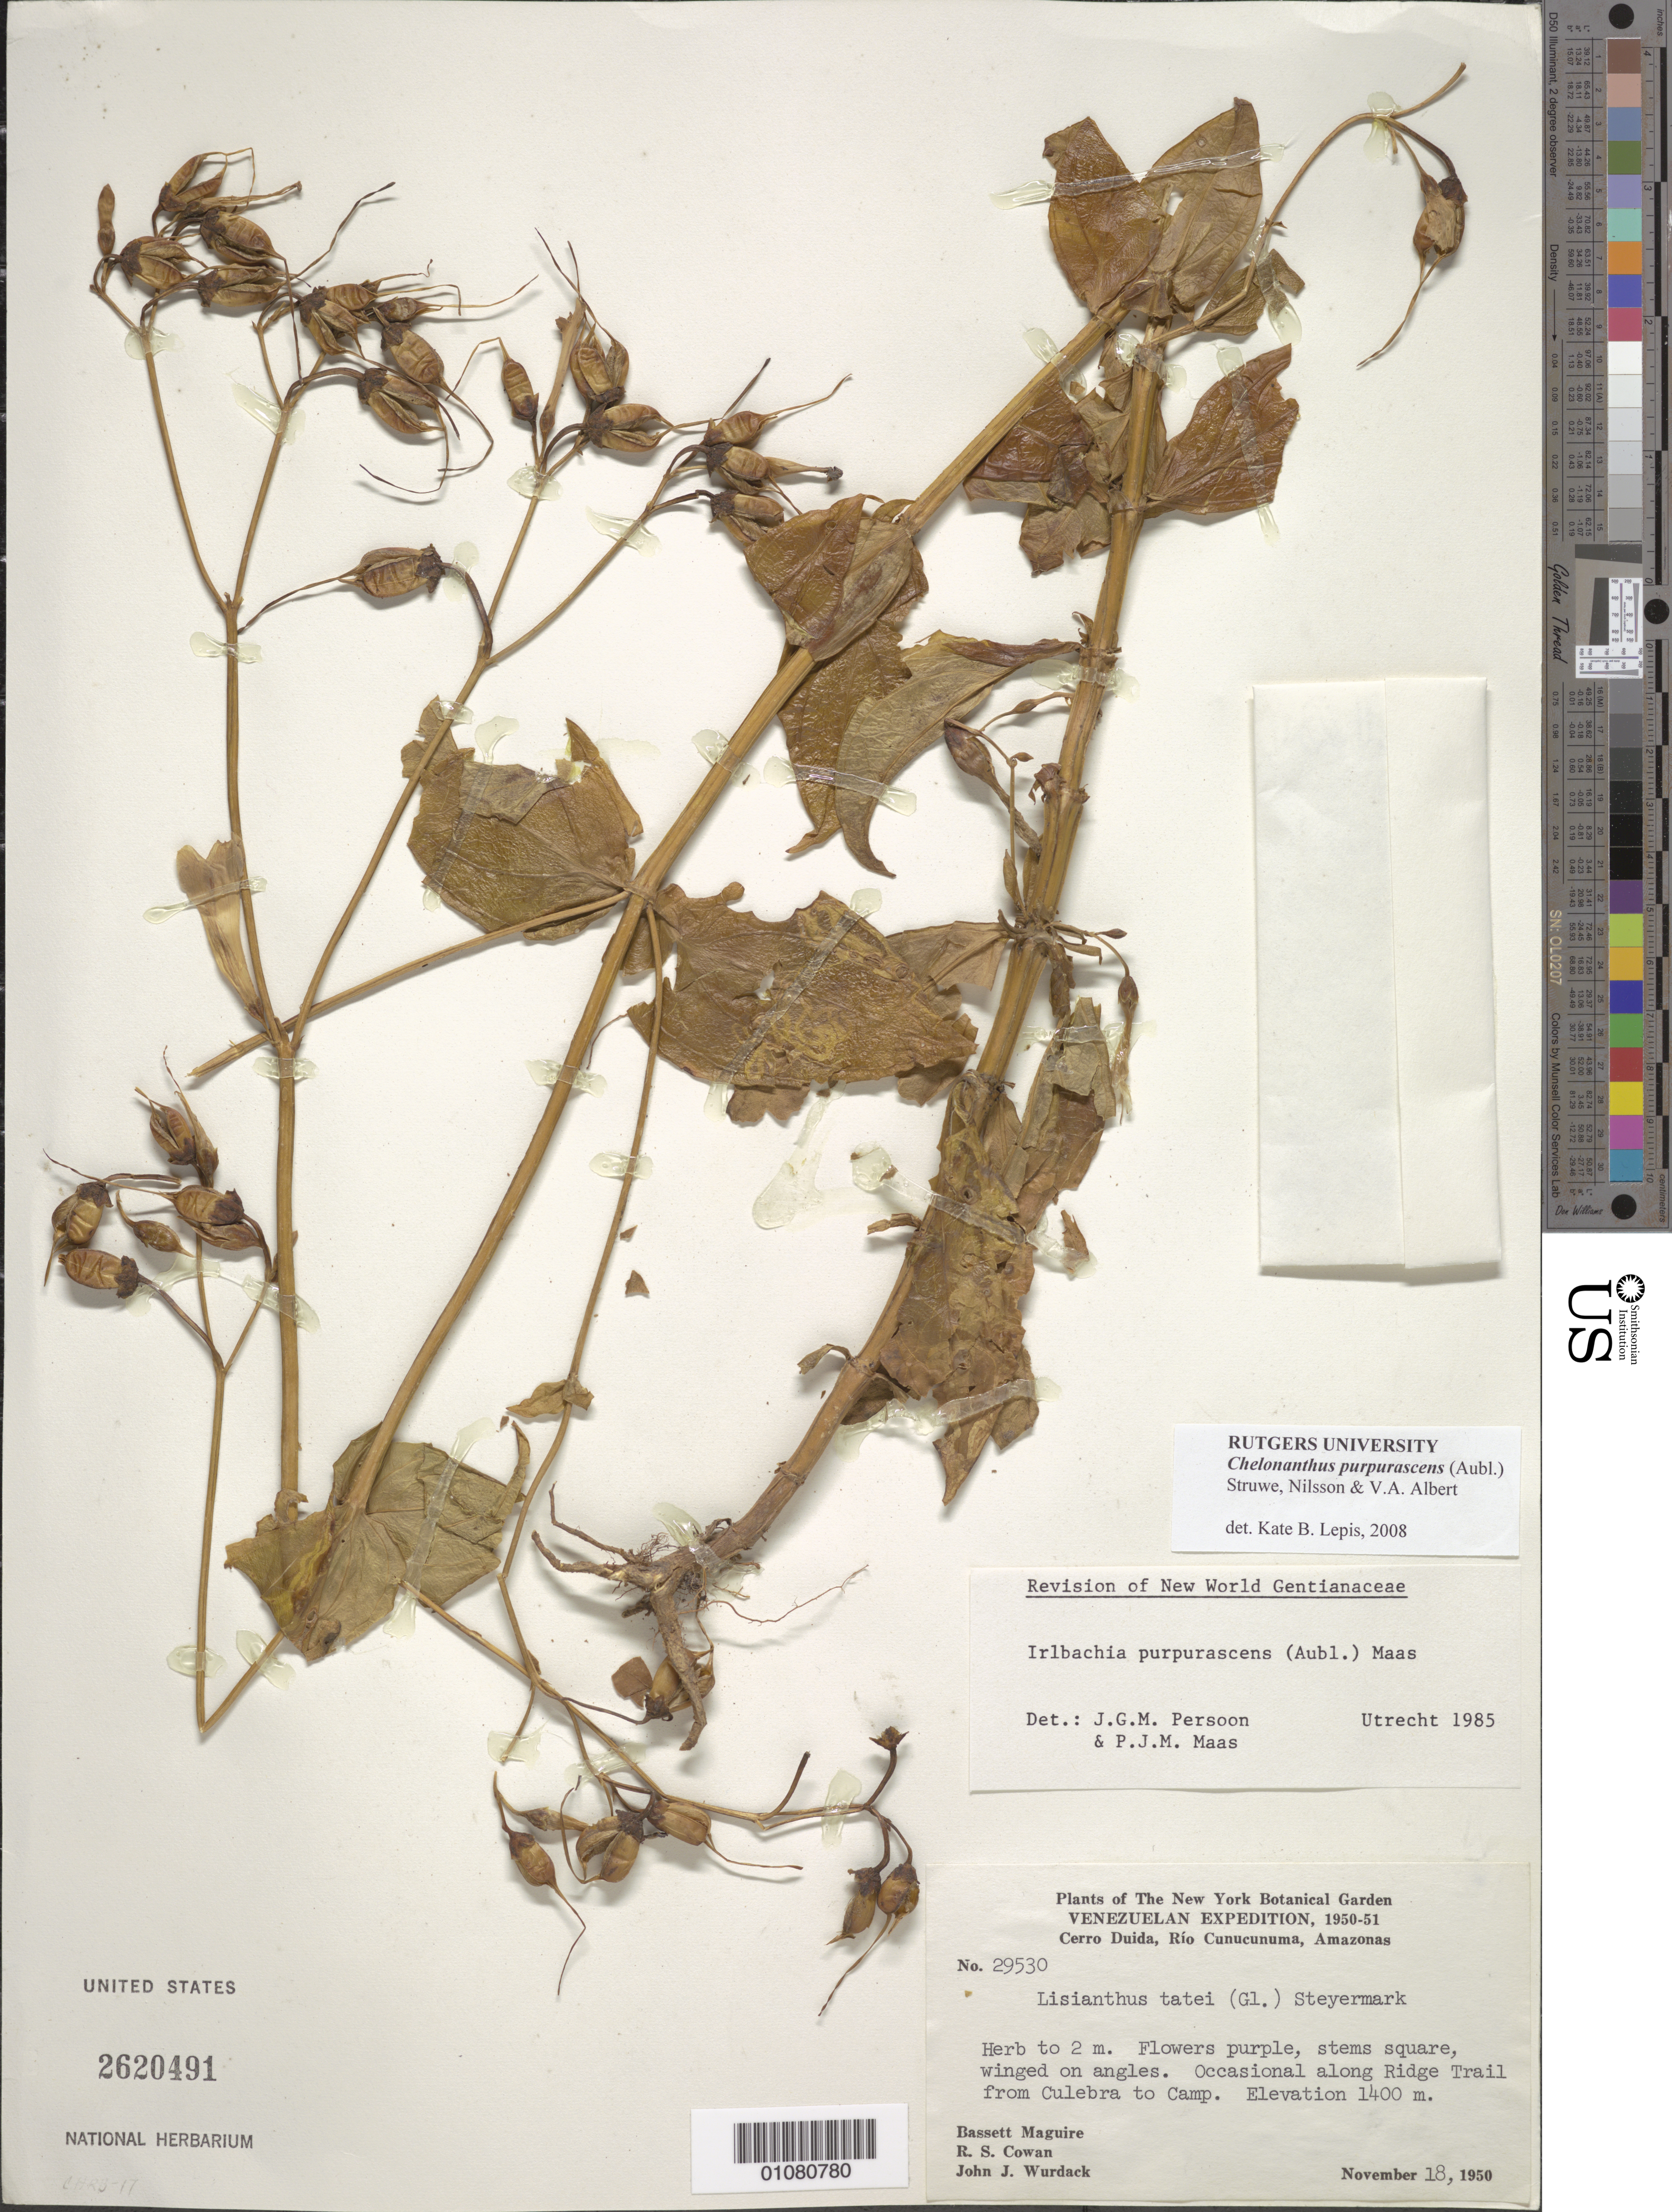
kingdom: Plantae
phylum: Tracheophyta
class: Magnoliopsida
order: Gentianales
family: Gentianaceae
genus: Chelonanthus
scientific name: Chelonanthus purpurascens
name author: (Aubl.) Struwe et al.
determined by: Lepis, Kate B.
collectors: B. Maguire, R. S. Cowan & J. J. Wurdack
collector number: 29530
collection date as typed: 18-Nov-50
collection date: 1950-11-18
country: Venezuela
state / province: Amazonas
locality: Cerro Duida, Río Cunucunuma; along Ridge Trail from Culebra to Camp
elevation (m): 1400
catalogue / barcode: US 2620491